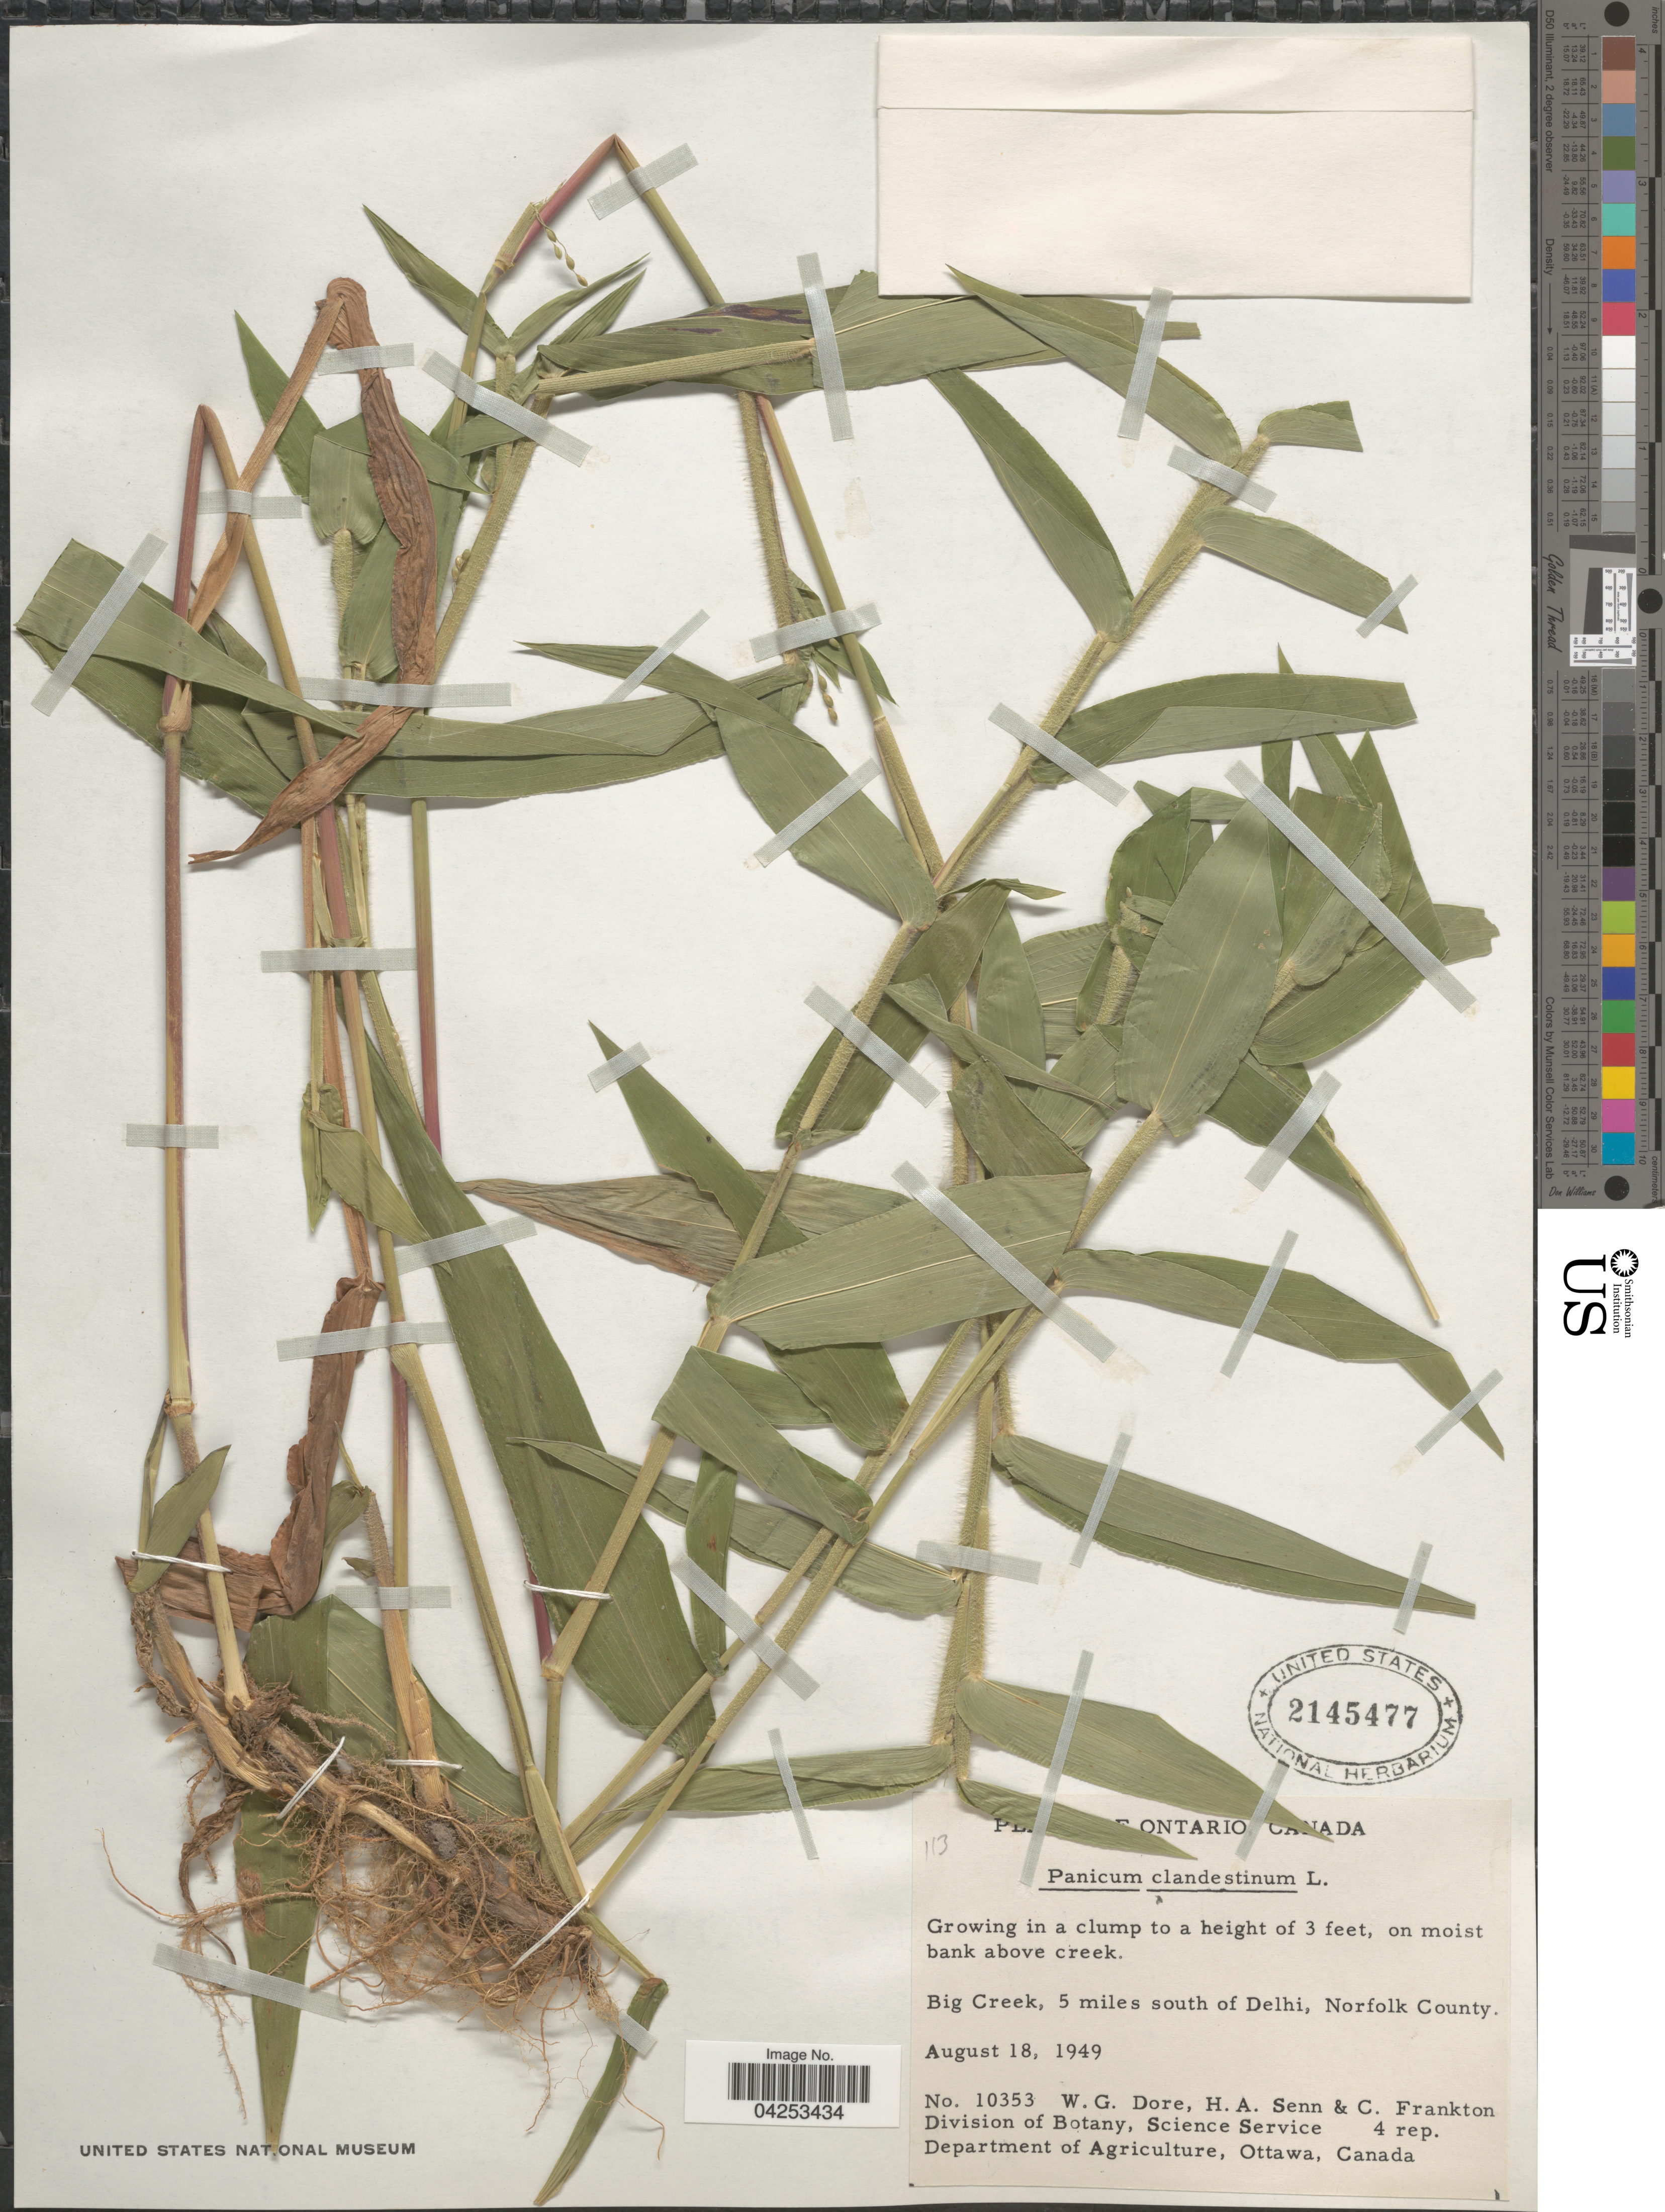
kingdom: Plantae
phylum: Tracheophyta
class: Liliopsida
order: Poales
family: Poaceae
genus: Dichanthelium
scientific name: Dichanthelium clandestinum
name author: (L.) Gould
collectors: W. Dore, H. Senn & C. Frankton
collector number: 10353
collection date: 1949-08-18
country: Canada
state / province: Ontario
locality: Big Creek, 5 miles south of Delhi, Norfolk County.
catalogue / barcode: US 2145477